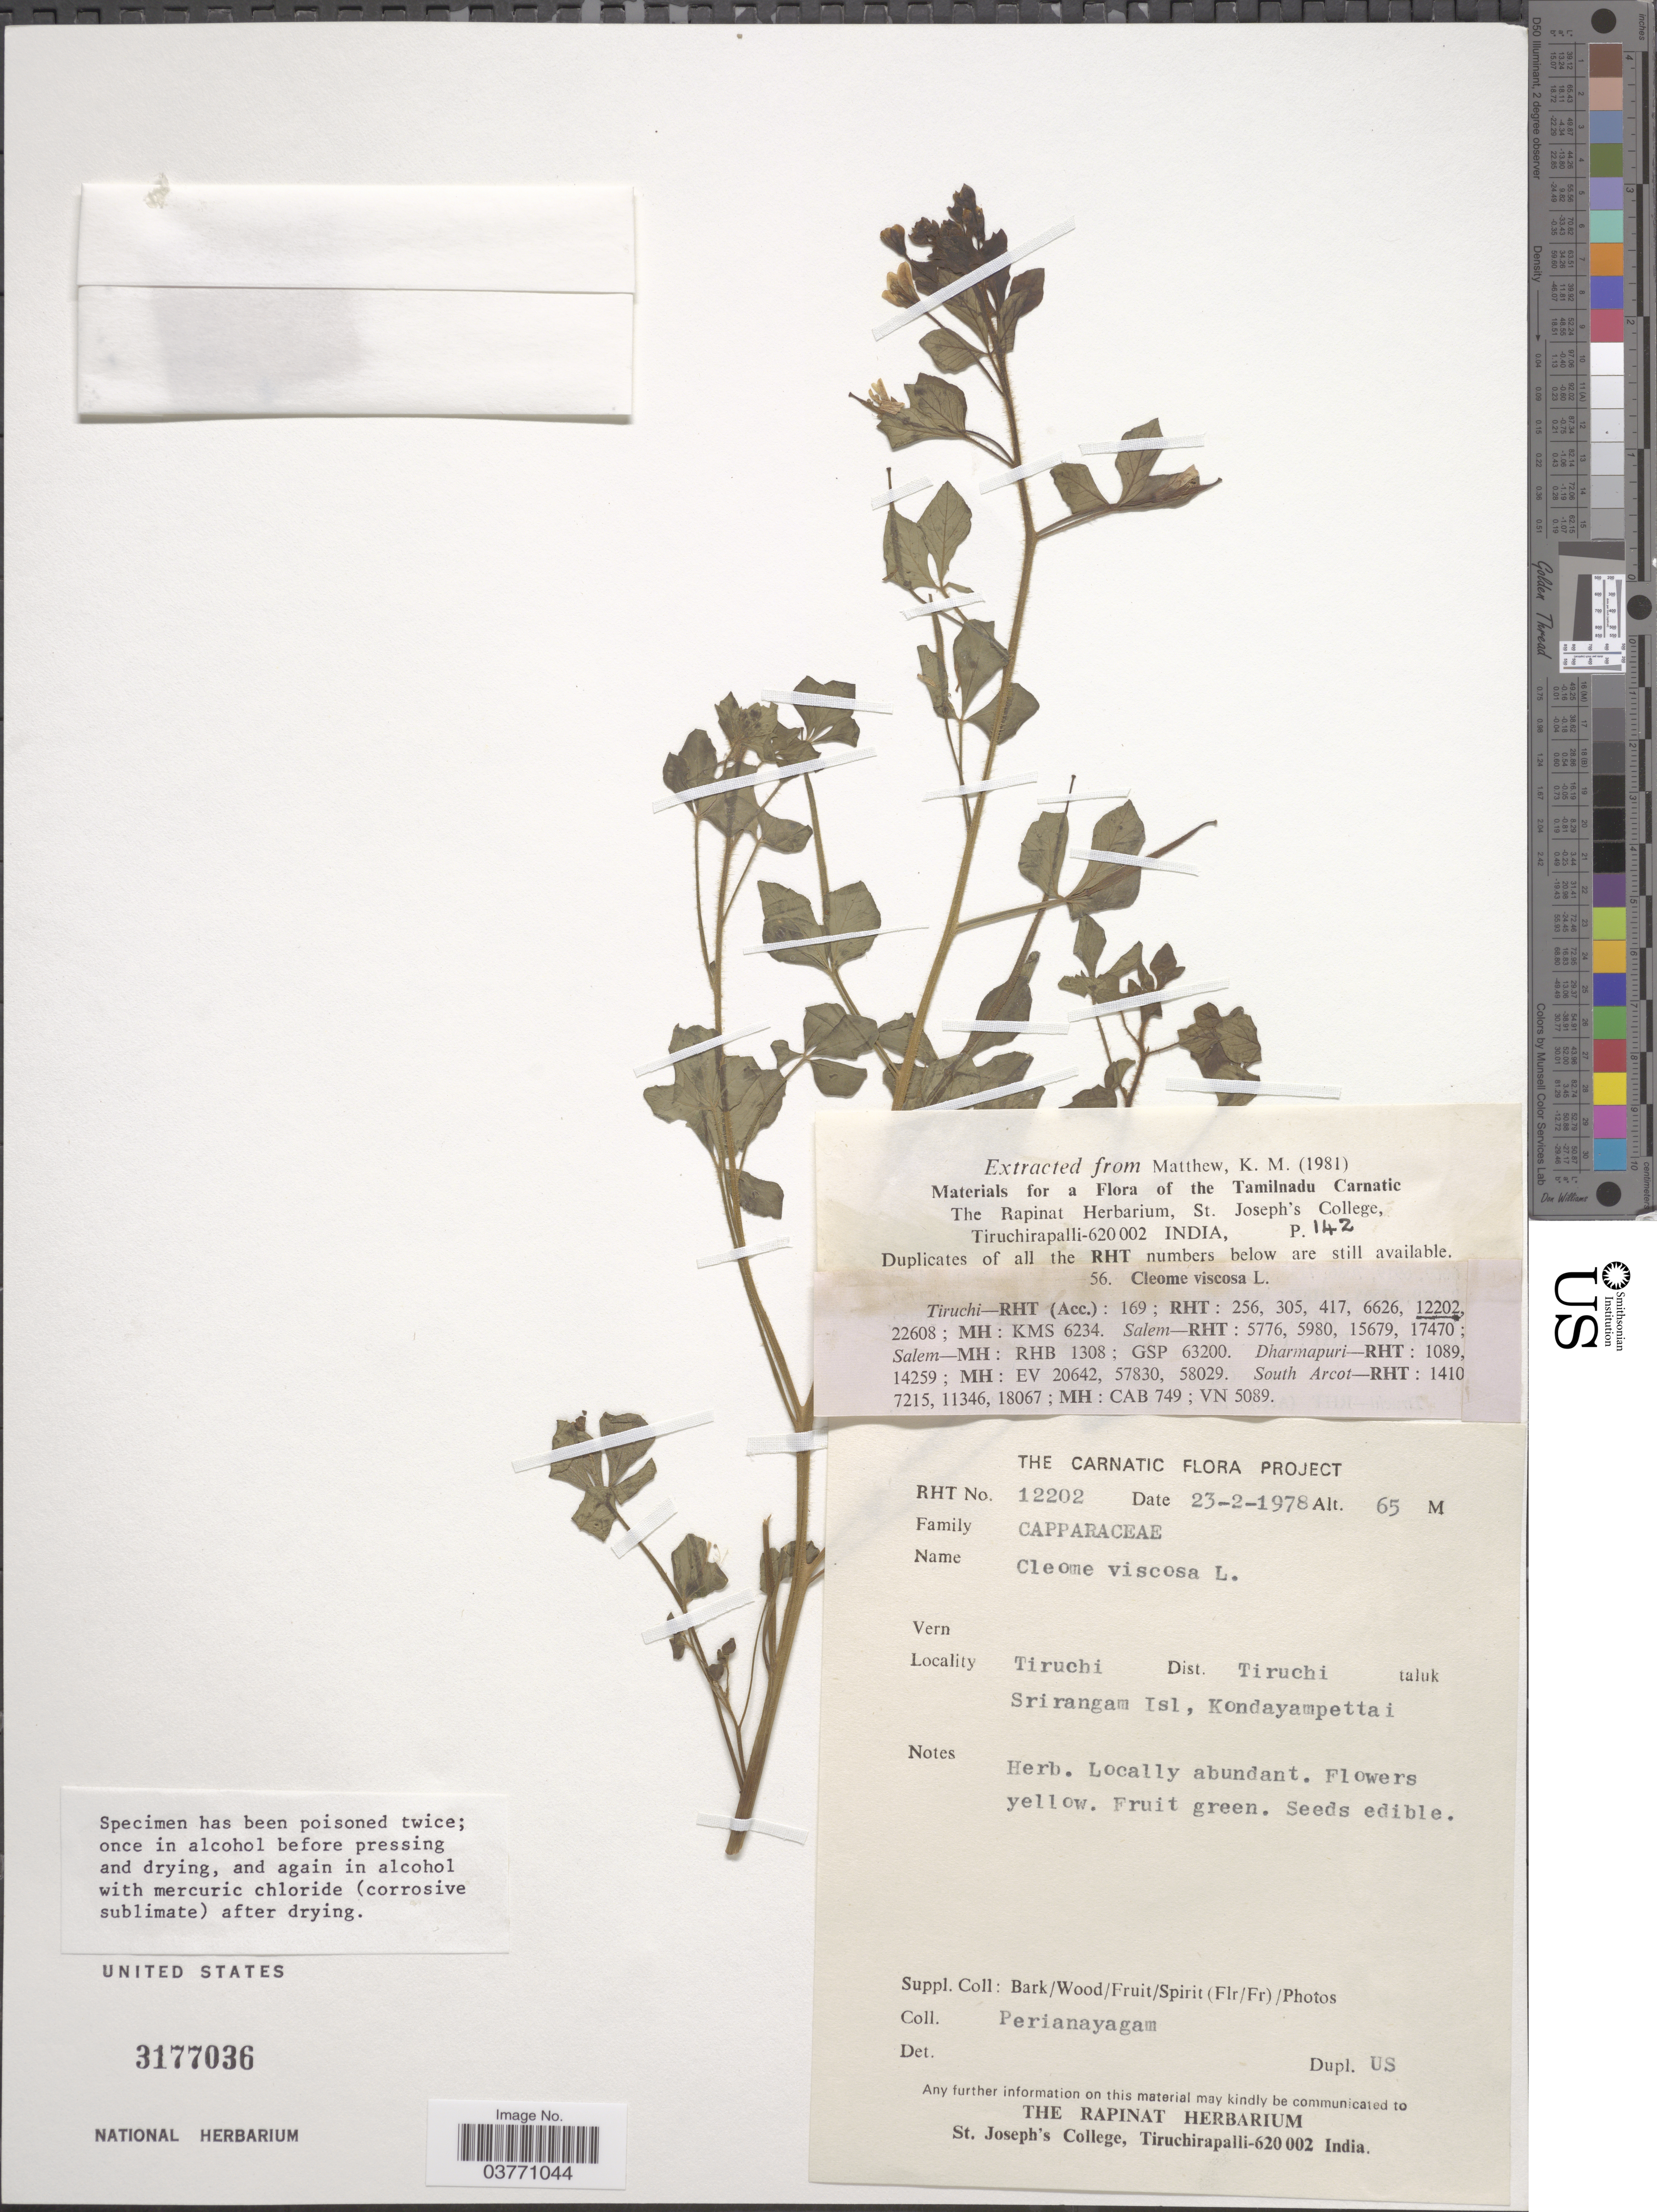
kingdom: Plantae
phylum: Tracheophyta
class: Magnoliopsida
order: Brassicales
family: Cleomaceae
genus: Arivela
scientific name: Arivela viscosa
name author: (L.) Raf.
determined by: Strong, M. T., (US), Smithsonian Institution - National Museum of Natural History (UNITED STATES)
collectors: Perianayagam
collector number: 12202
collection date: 1978-02-23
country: India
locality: Tiruchi. Dist. Tiruchi taluk. Srirangam Isl, Kondayampettai.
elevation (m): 65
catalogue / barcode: US 3177036